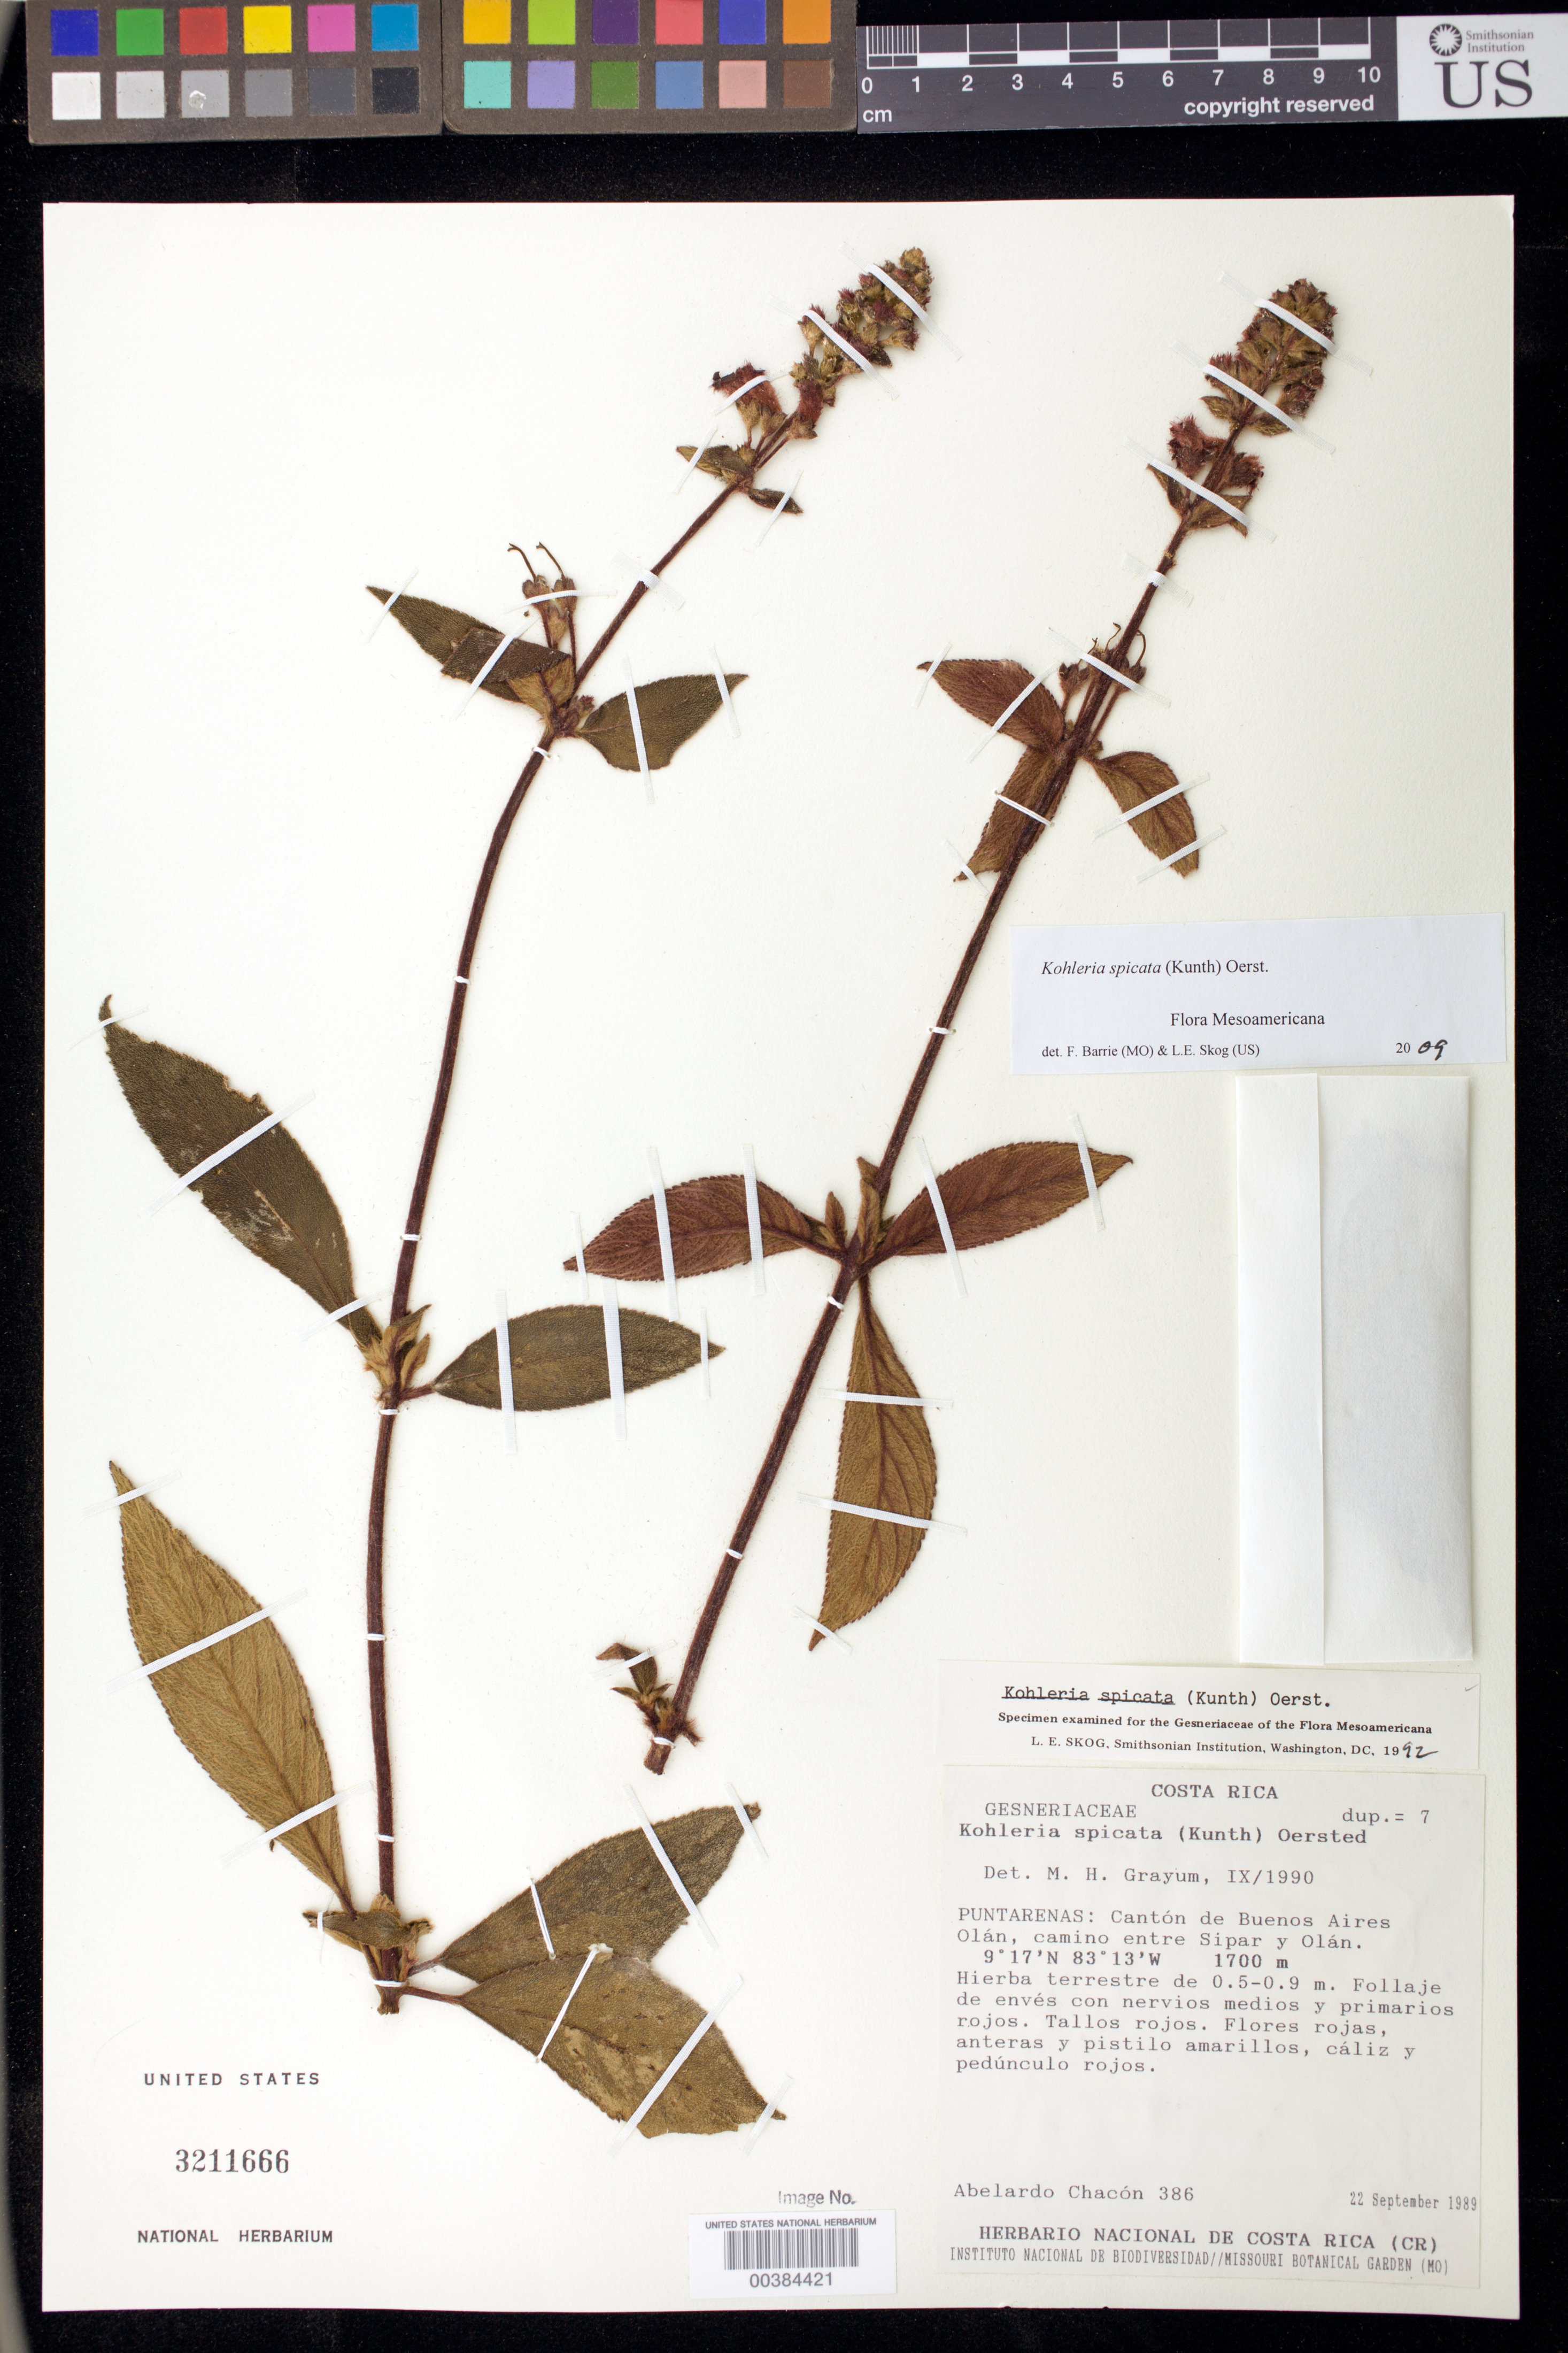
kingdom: Plantae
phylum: Tracheophyta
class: Magnoliopsida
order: Lamiales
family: Gesneriaceae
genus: Kohleria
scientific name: Kohleria spicata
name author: (Kunth) Oerst.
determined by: Skog, Laurence E.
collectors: A. Chacón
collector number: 386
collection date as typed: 22 Sep 1989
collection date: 1989-09-22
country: Costa Rica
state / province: Puntarenas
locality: Cantón Buenos Aires, Dist. Buenos Aires, Olan, camino entre Sipar y Olan.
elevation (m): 1700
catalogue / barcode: US 3211666